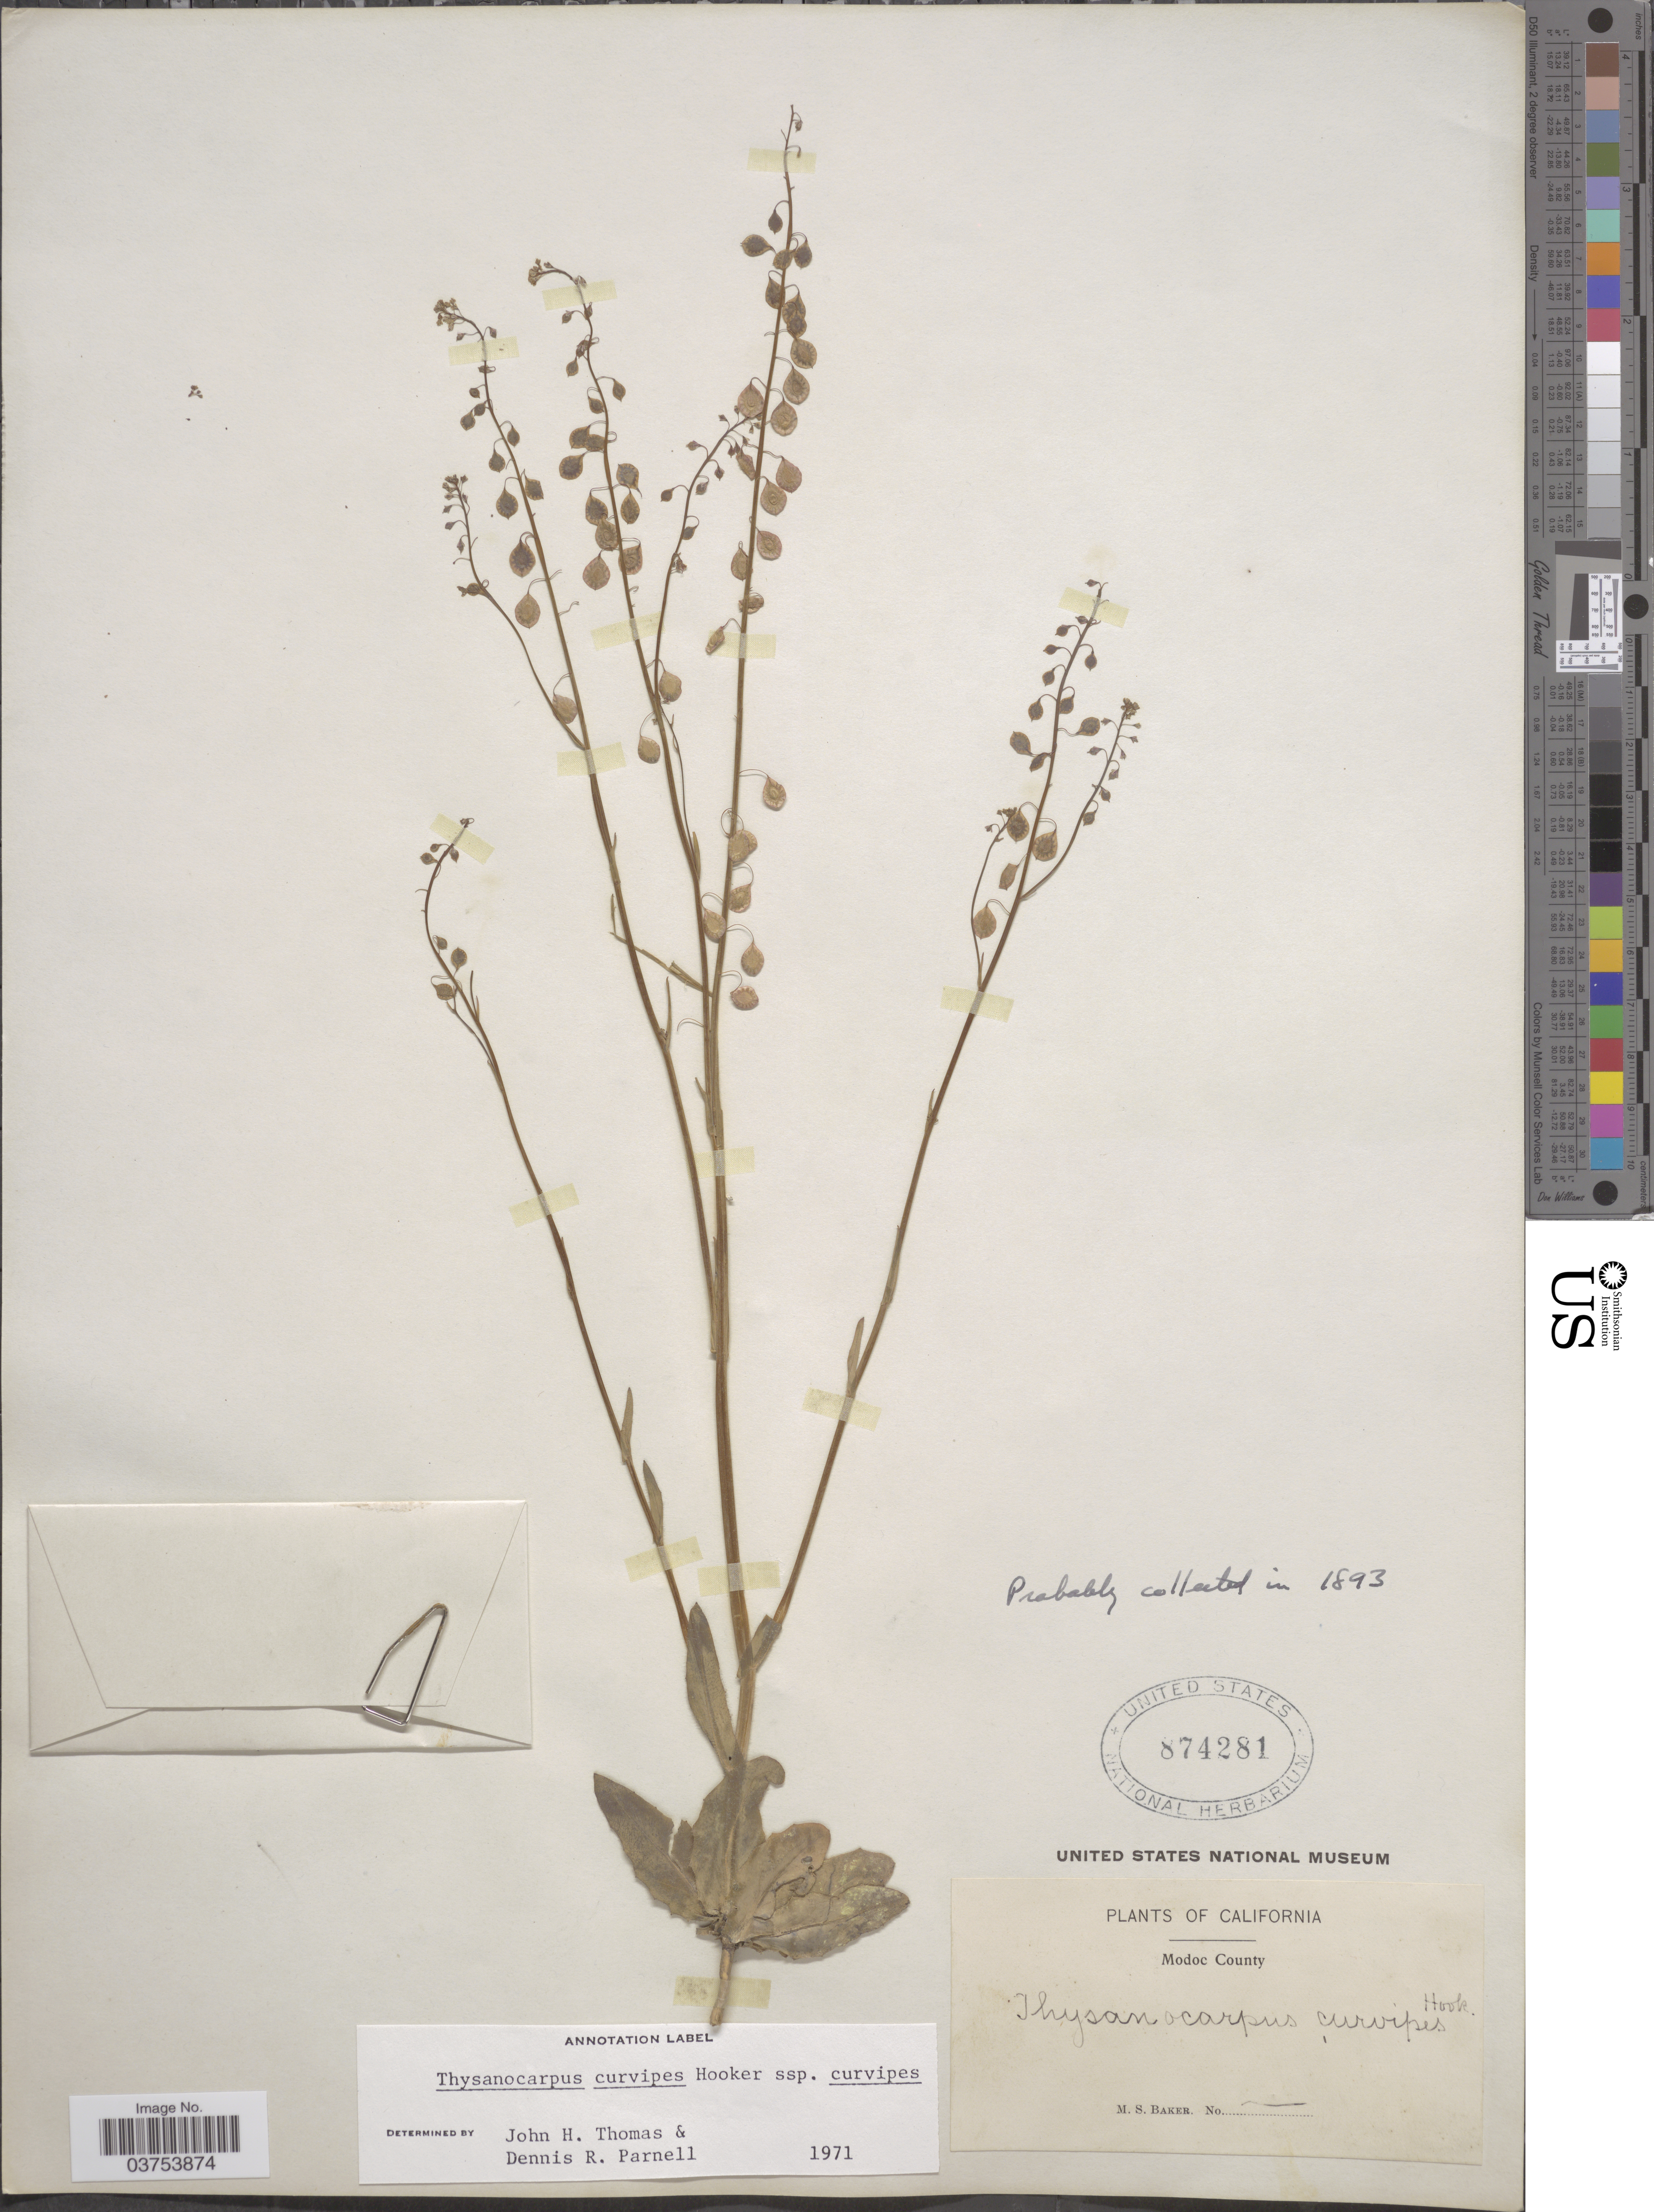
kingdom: Plantae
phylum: Tracheophyta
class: Magnoliopsida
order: Brassicales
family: Brassicaceae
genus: Thysanocarpus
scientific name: Thysanocarpus curvipes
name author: Hook.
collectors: M. S. Baker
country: United States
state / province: California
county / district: Modoc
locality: Modoc County.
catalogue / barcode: US 874281